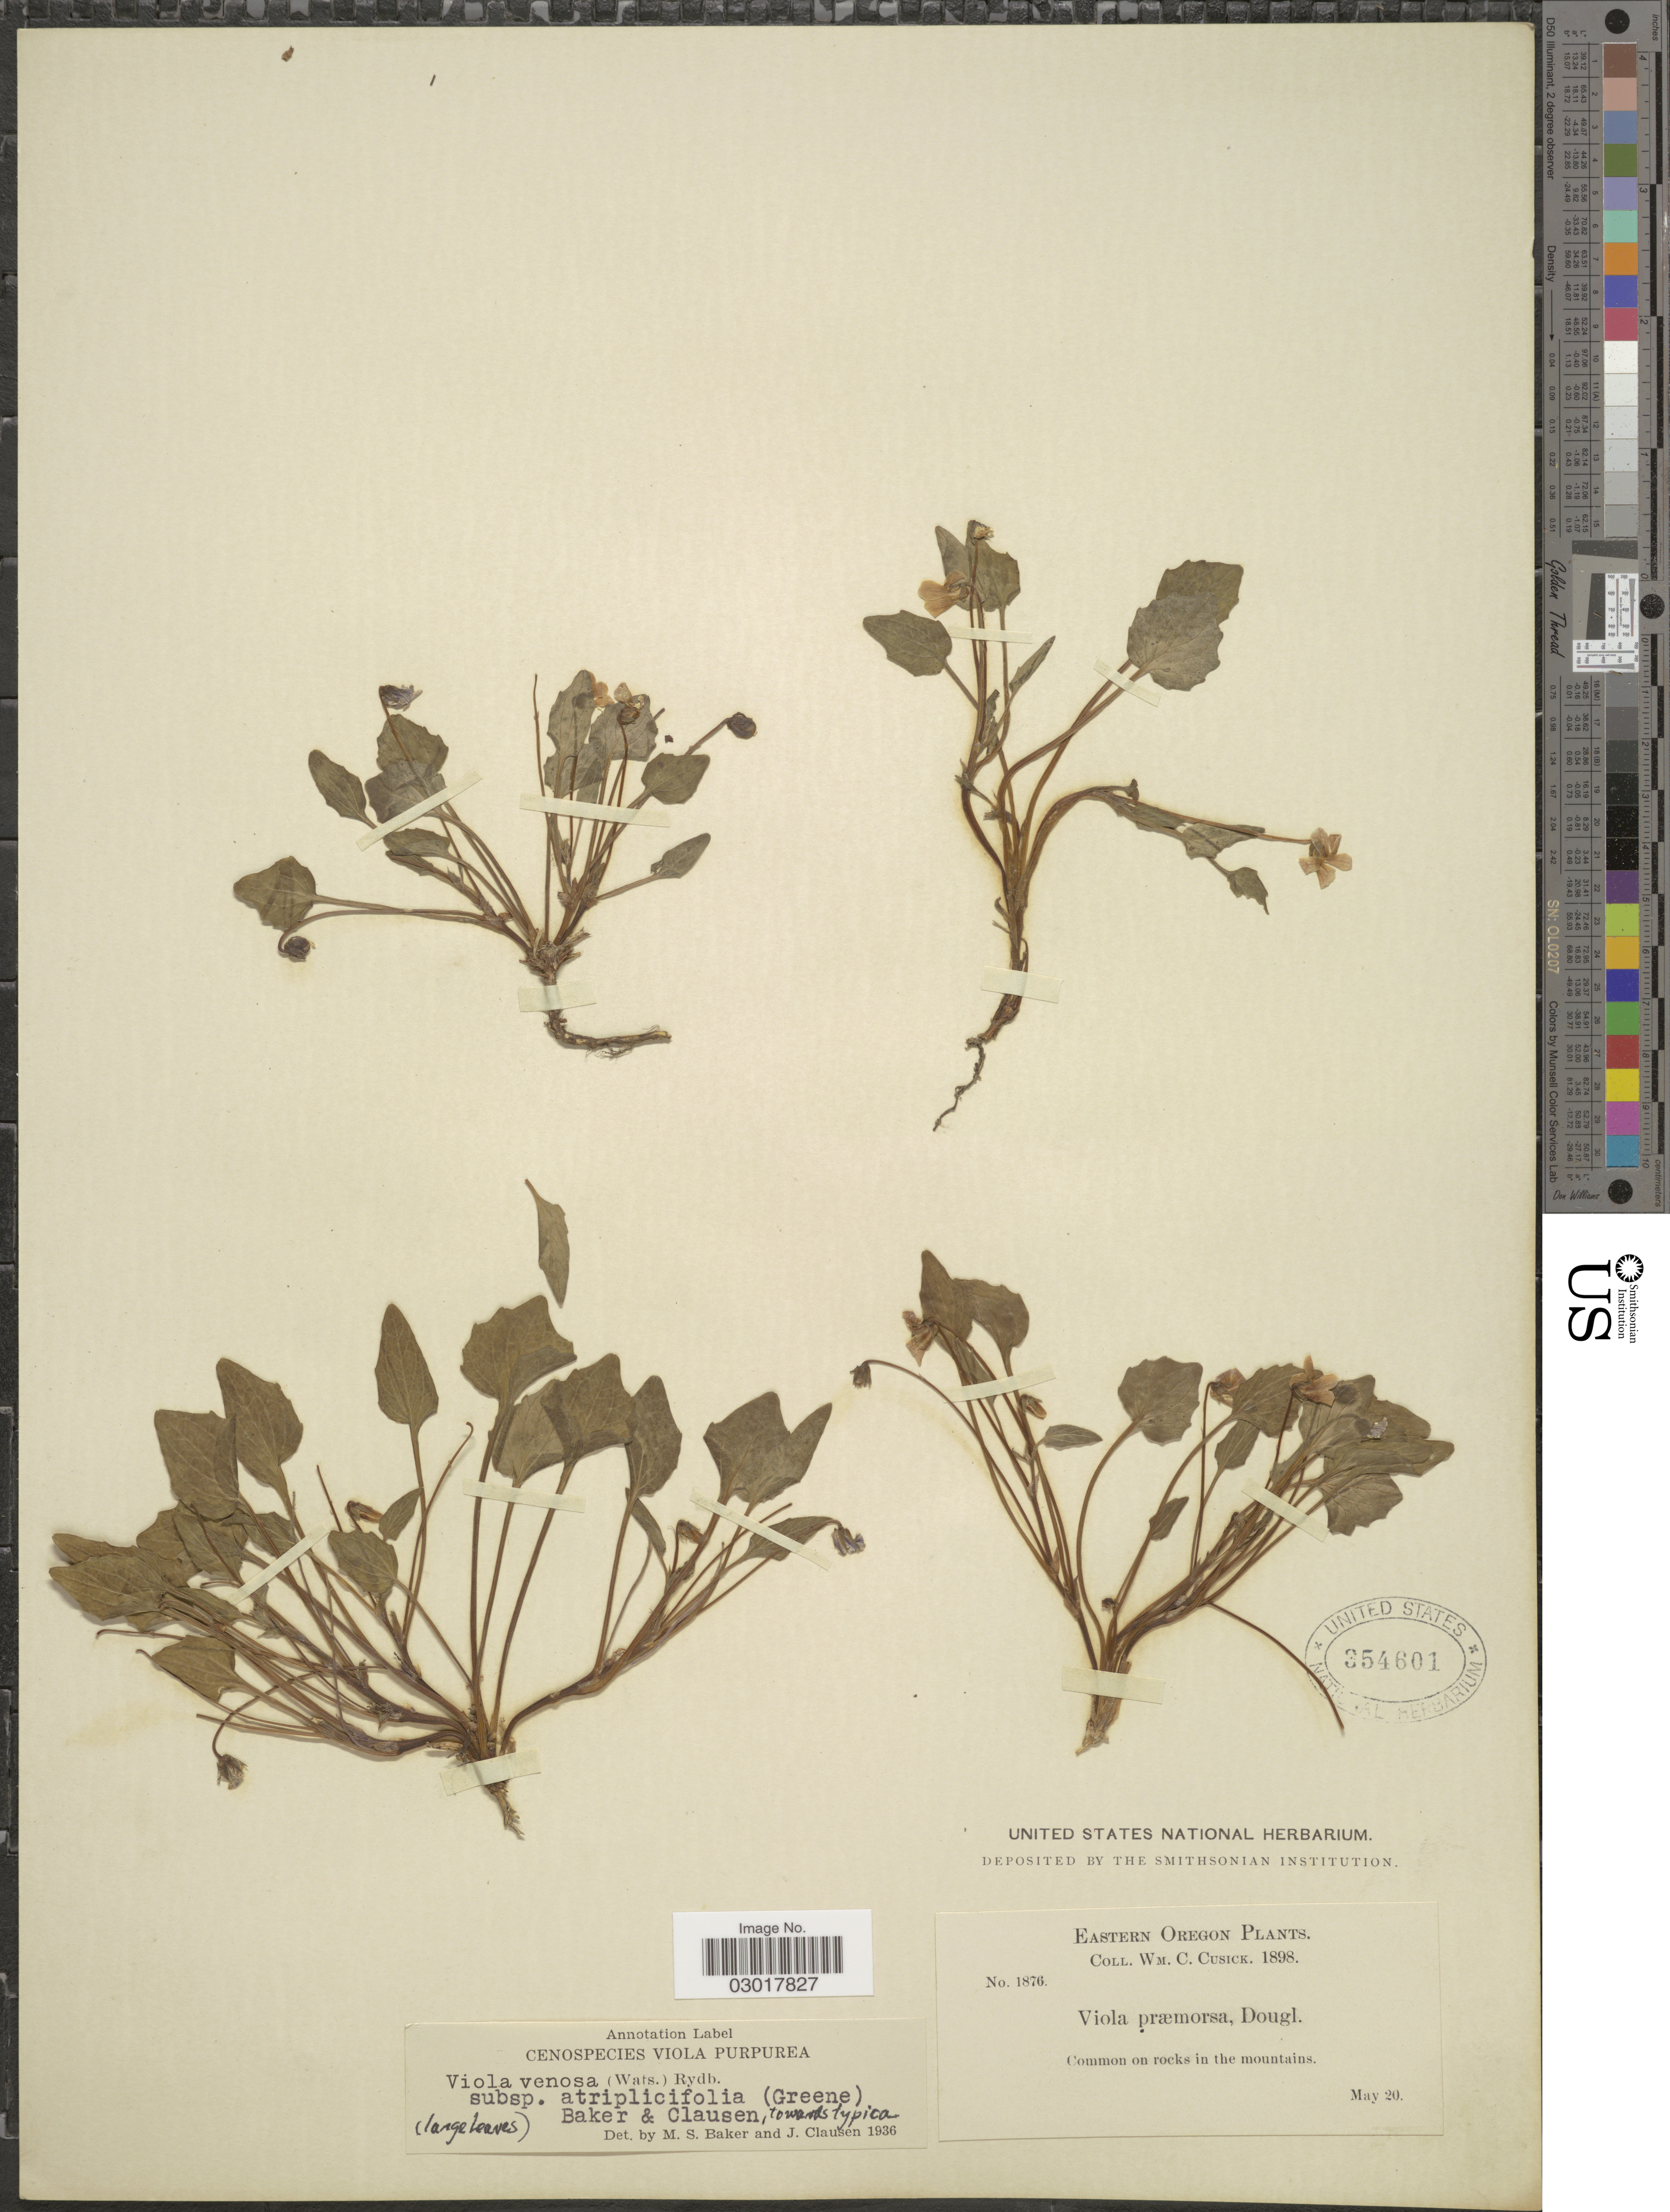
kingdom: Plantae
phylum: Tracheophyta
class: Magnoliopsida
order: Malpighiales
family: Violaceae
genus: Viola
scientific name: Viola venosa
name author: (S. Watson) Rydb.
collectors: W. C. Cusick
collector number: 1876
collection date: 1898-05-20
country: United States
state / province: Oregon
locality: Eastern Oregon. Commin on rocks in the mountains.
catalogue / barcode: US 354601